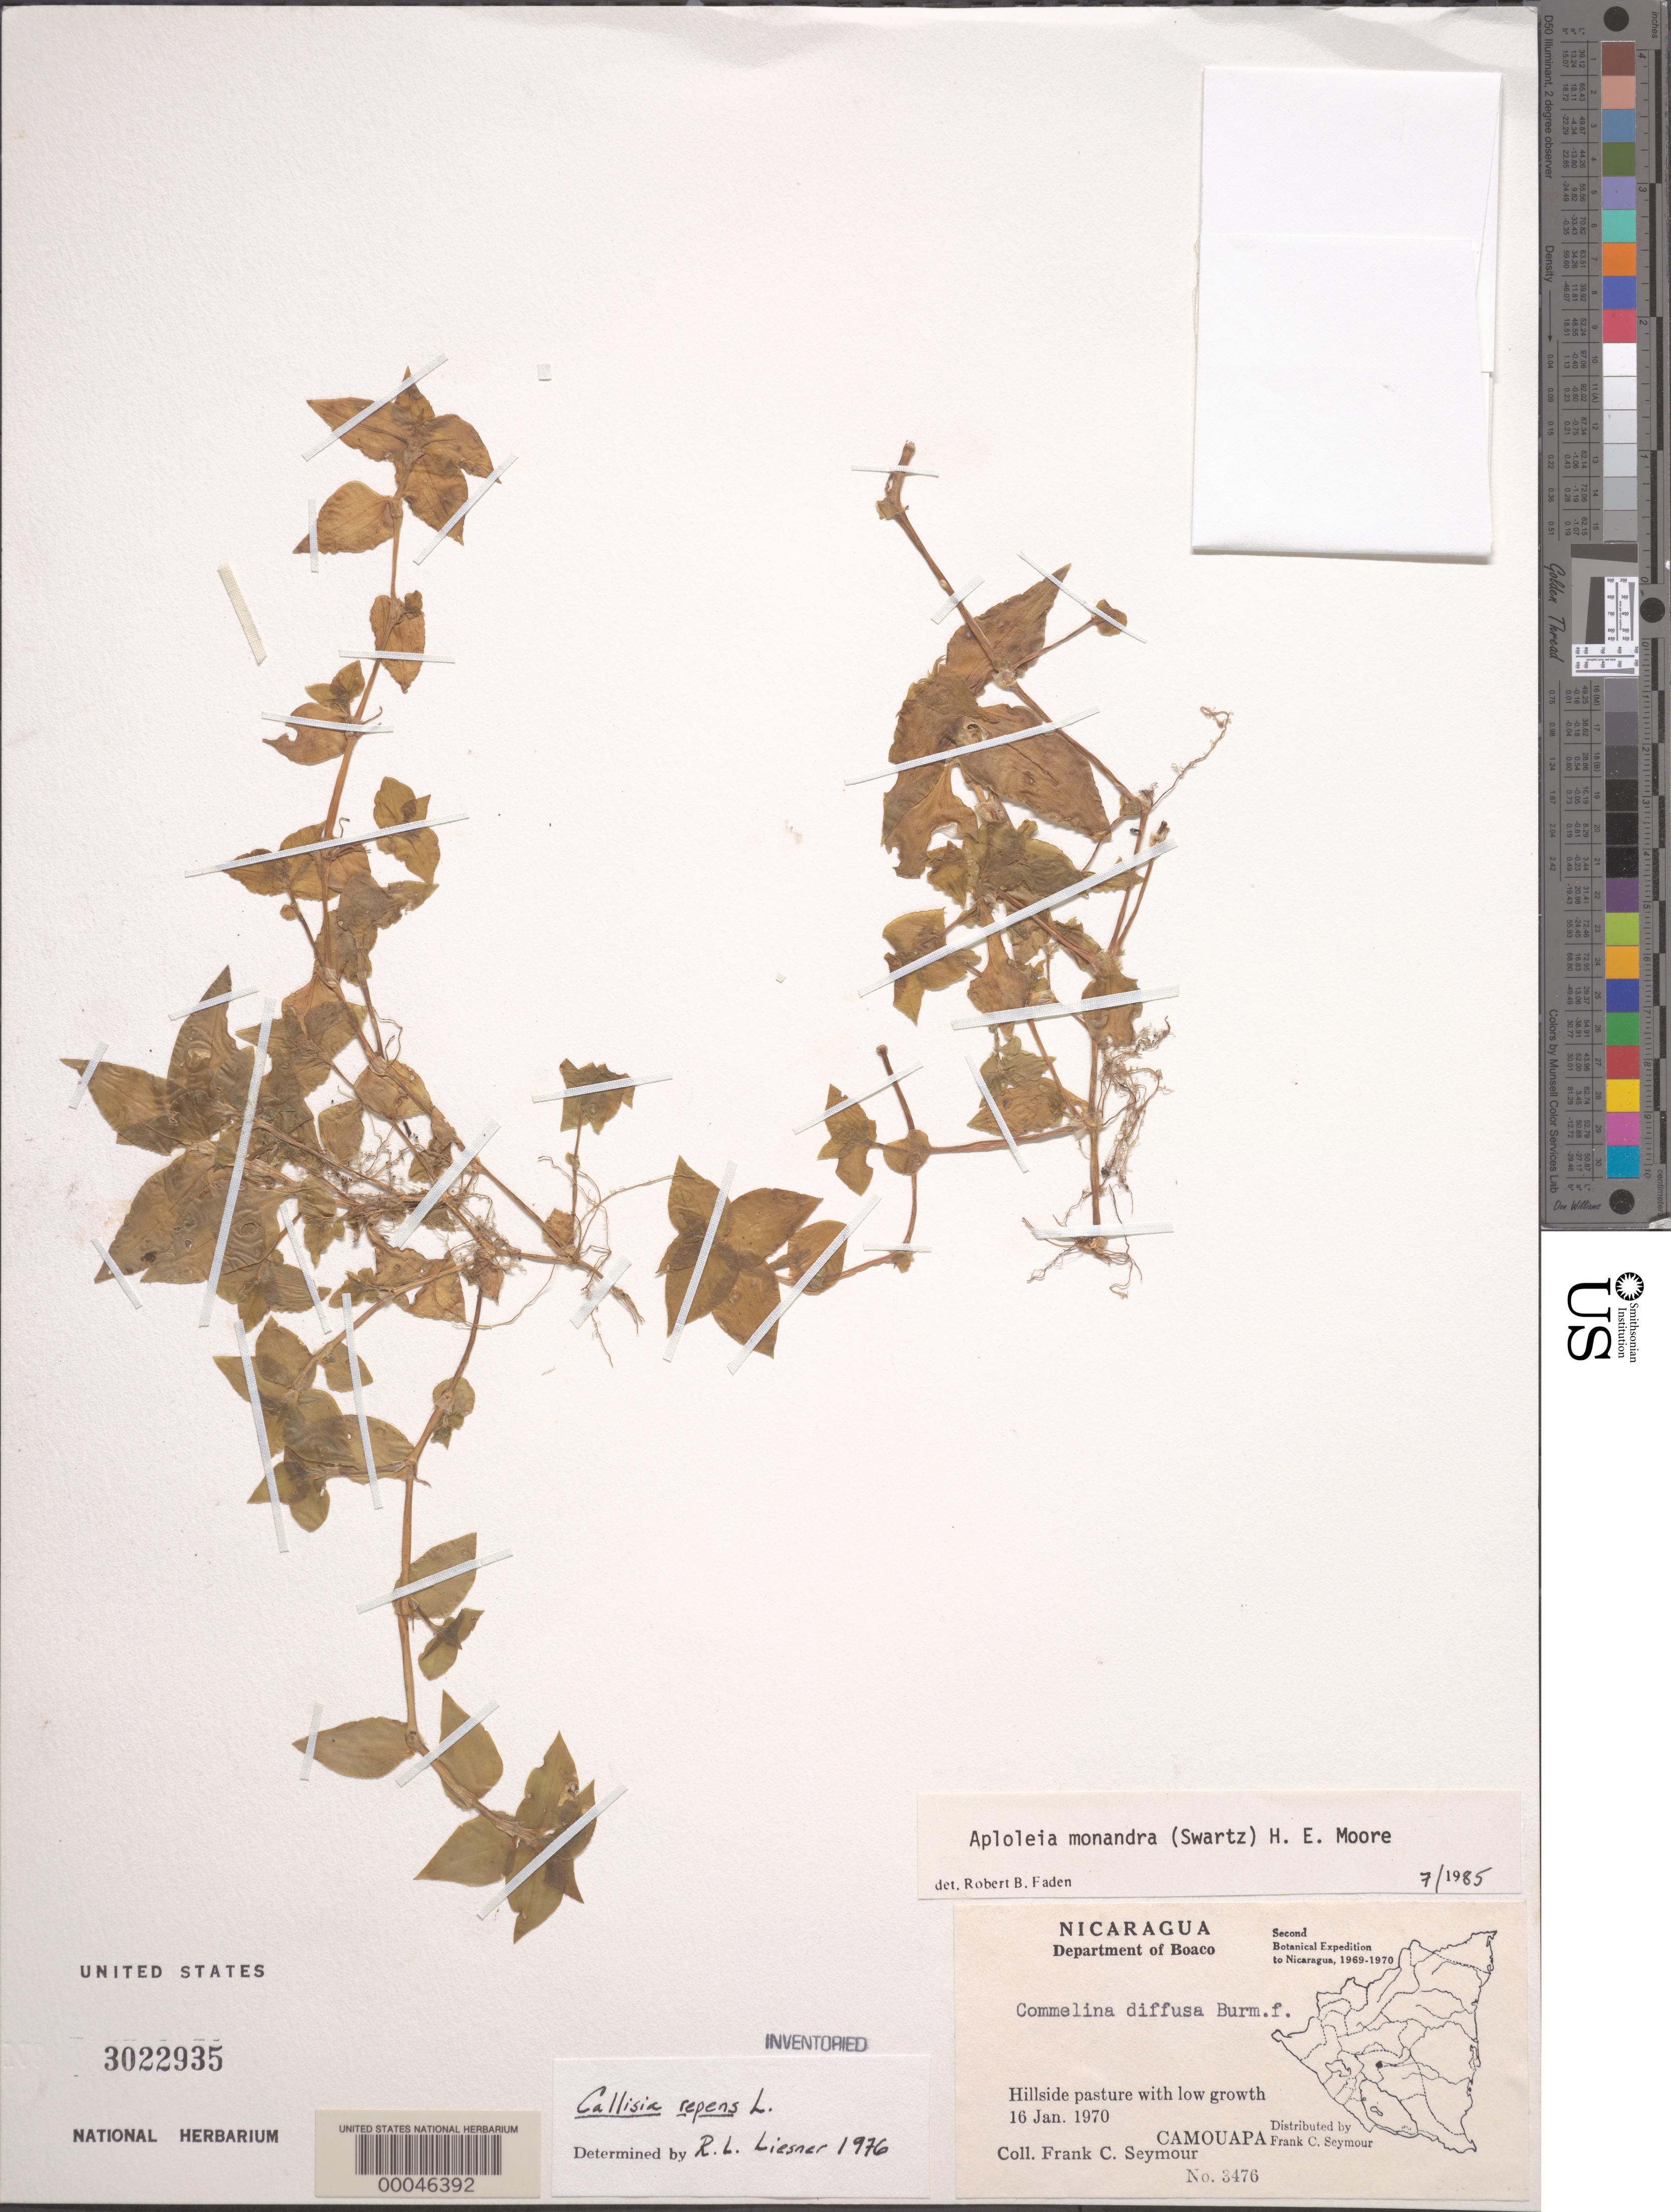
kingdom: Plantae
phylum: Tracheophyta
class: Liliopsida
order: Commelinales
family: Commelinaceae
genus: Callisia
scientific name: Callisia monandra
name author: (Sw.) Schult. & Schult. f.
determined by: Faden, Robert B., (US), Smithsonian Institution - National Museum of Natural History (UNITED STATES)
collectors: F. C. Seymour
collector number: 3476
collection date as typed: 16 Jan 1970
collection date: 1970-01-16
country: Nicaragua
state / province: Boaco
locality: Camouapa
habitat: Hillside pasture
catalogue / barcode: US 3022935